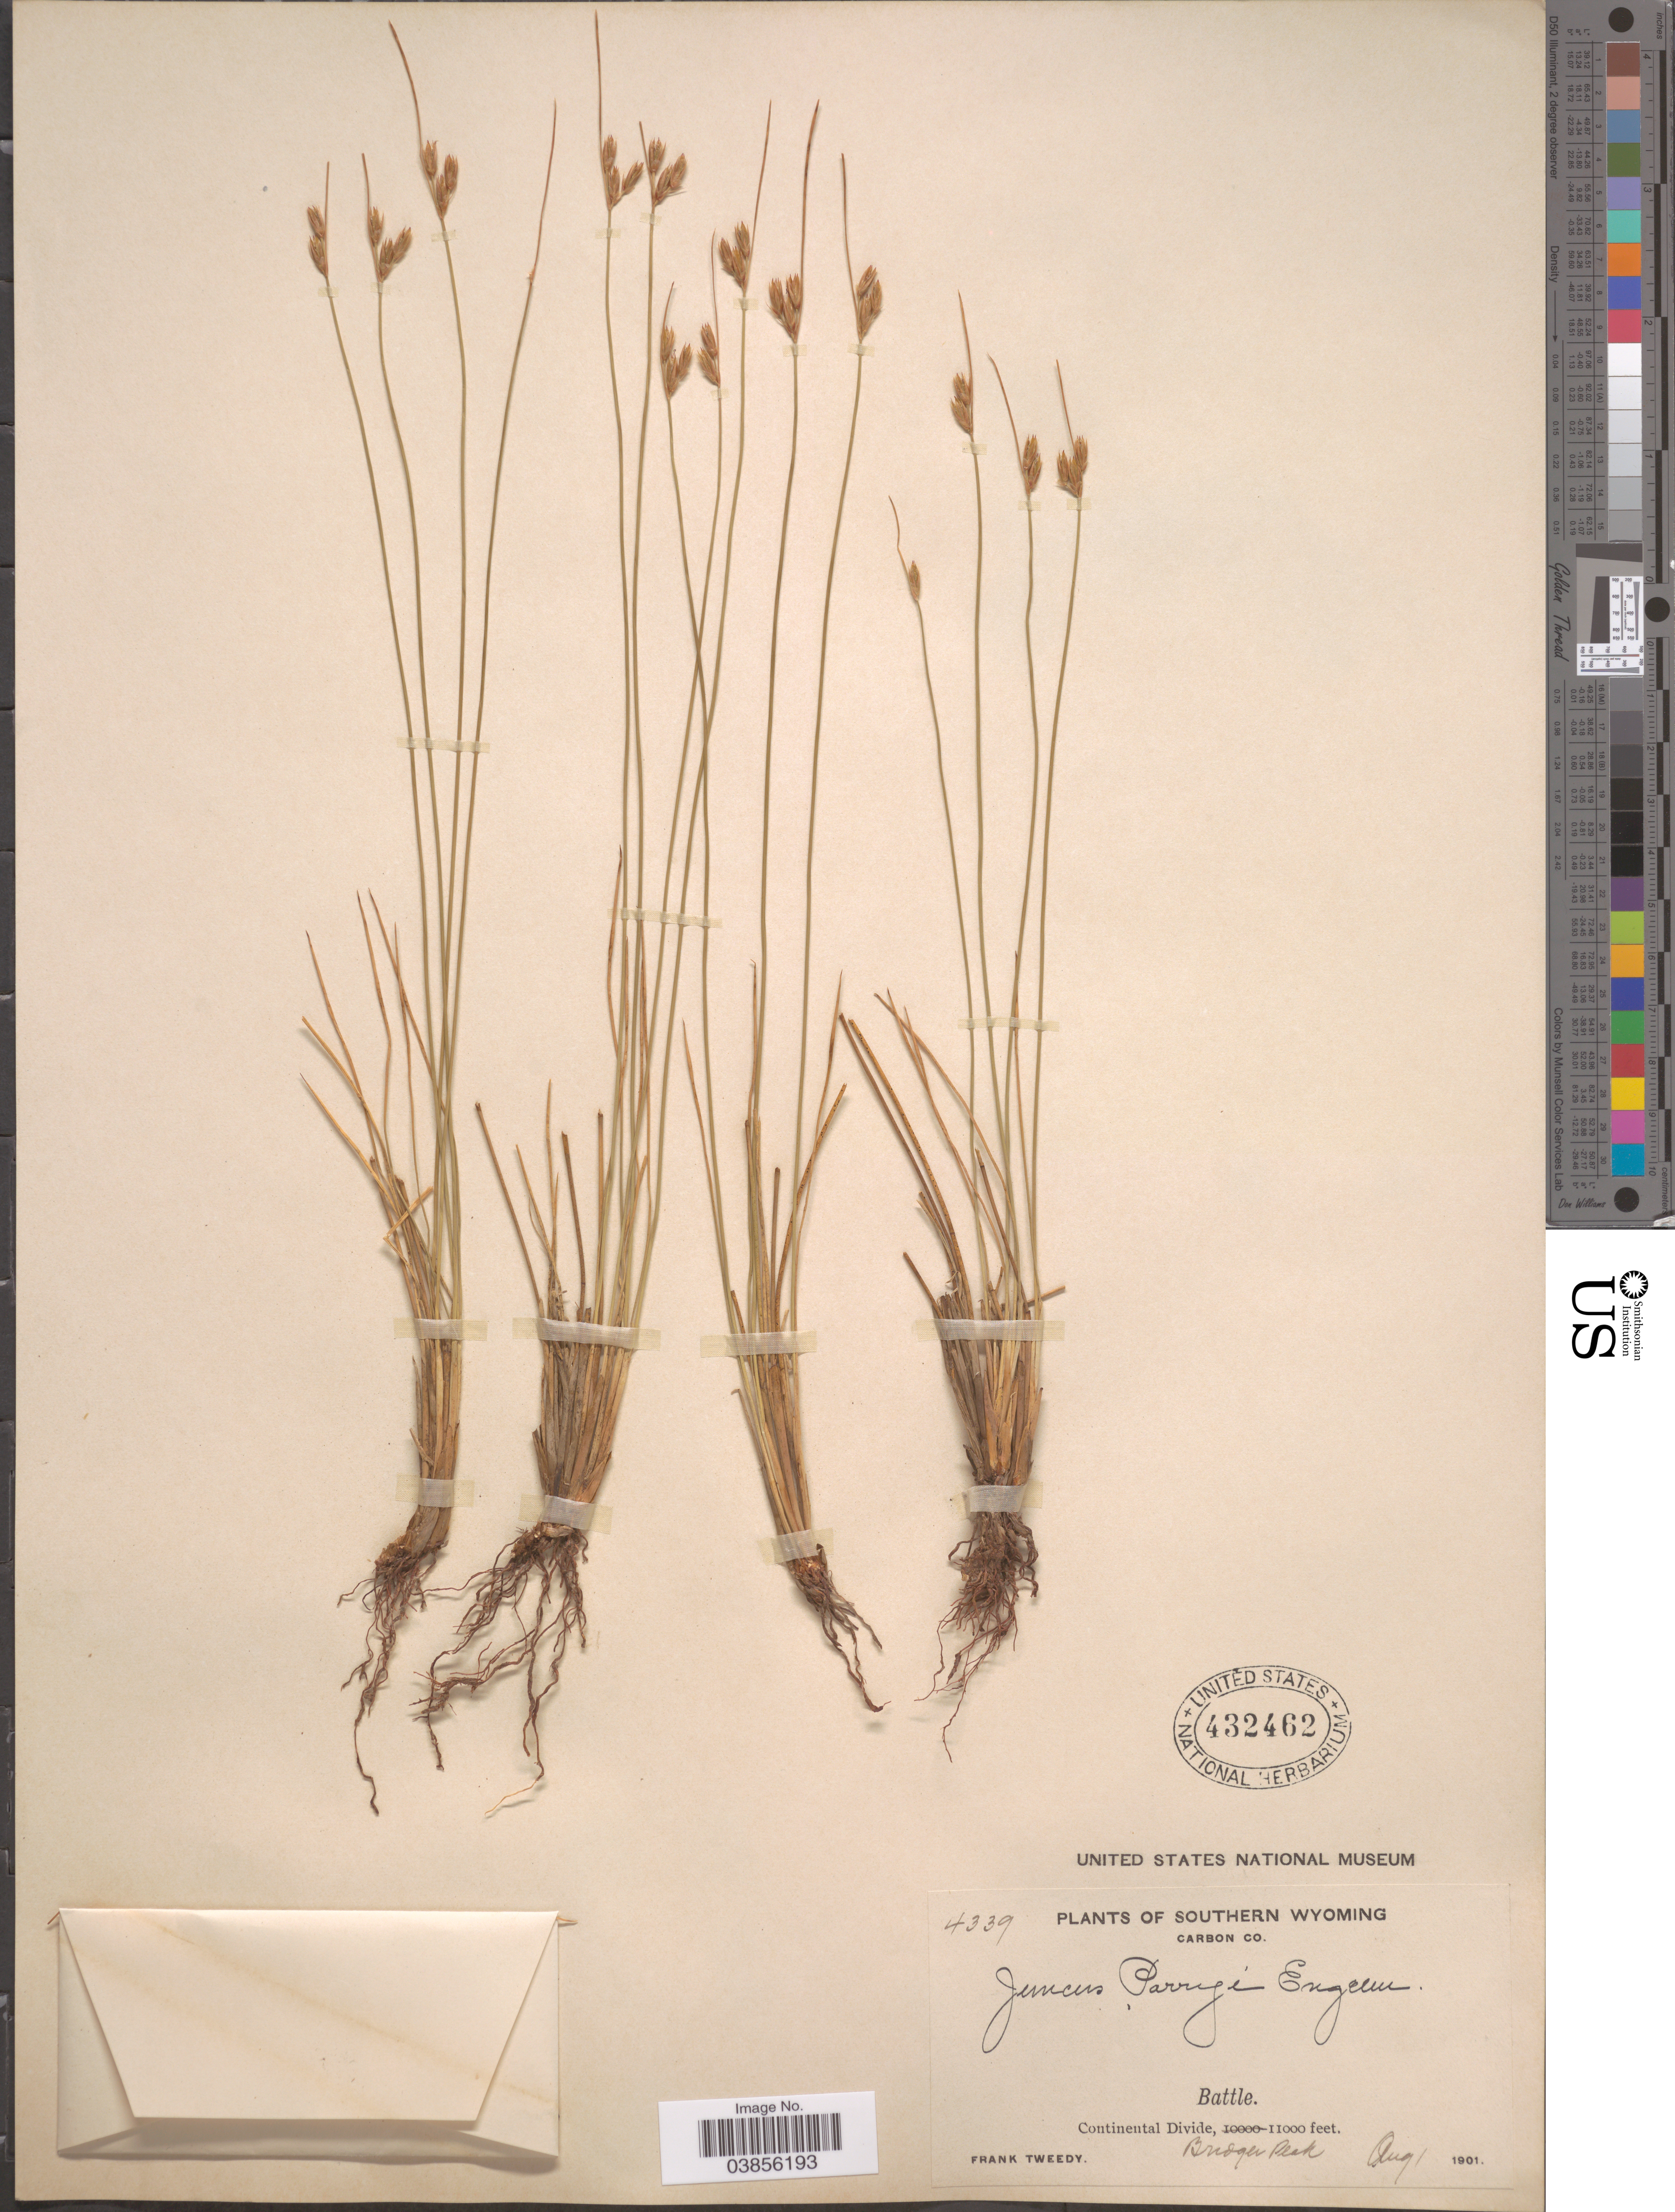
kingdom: Plantae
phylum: Tracheophyta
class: Liliopsida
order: Poales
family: Juncaceae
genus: Juncus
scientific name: Juncus parryi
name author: Engelm.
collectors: F. Tweedy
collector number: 4339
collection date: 1901-08-01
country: United States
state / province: Wyoming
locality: Southern Wyoming. Carbon Co. Battle. Continental Divide. Bridger Peak.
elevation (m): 3353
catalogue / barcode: US 432462